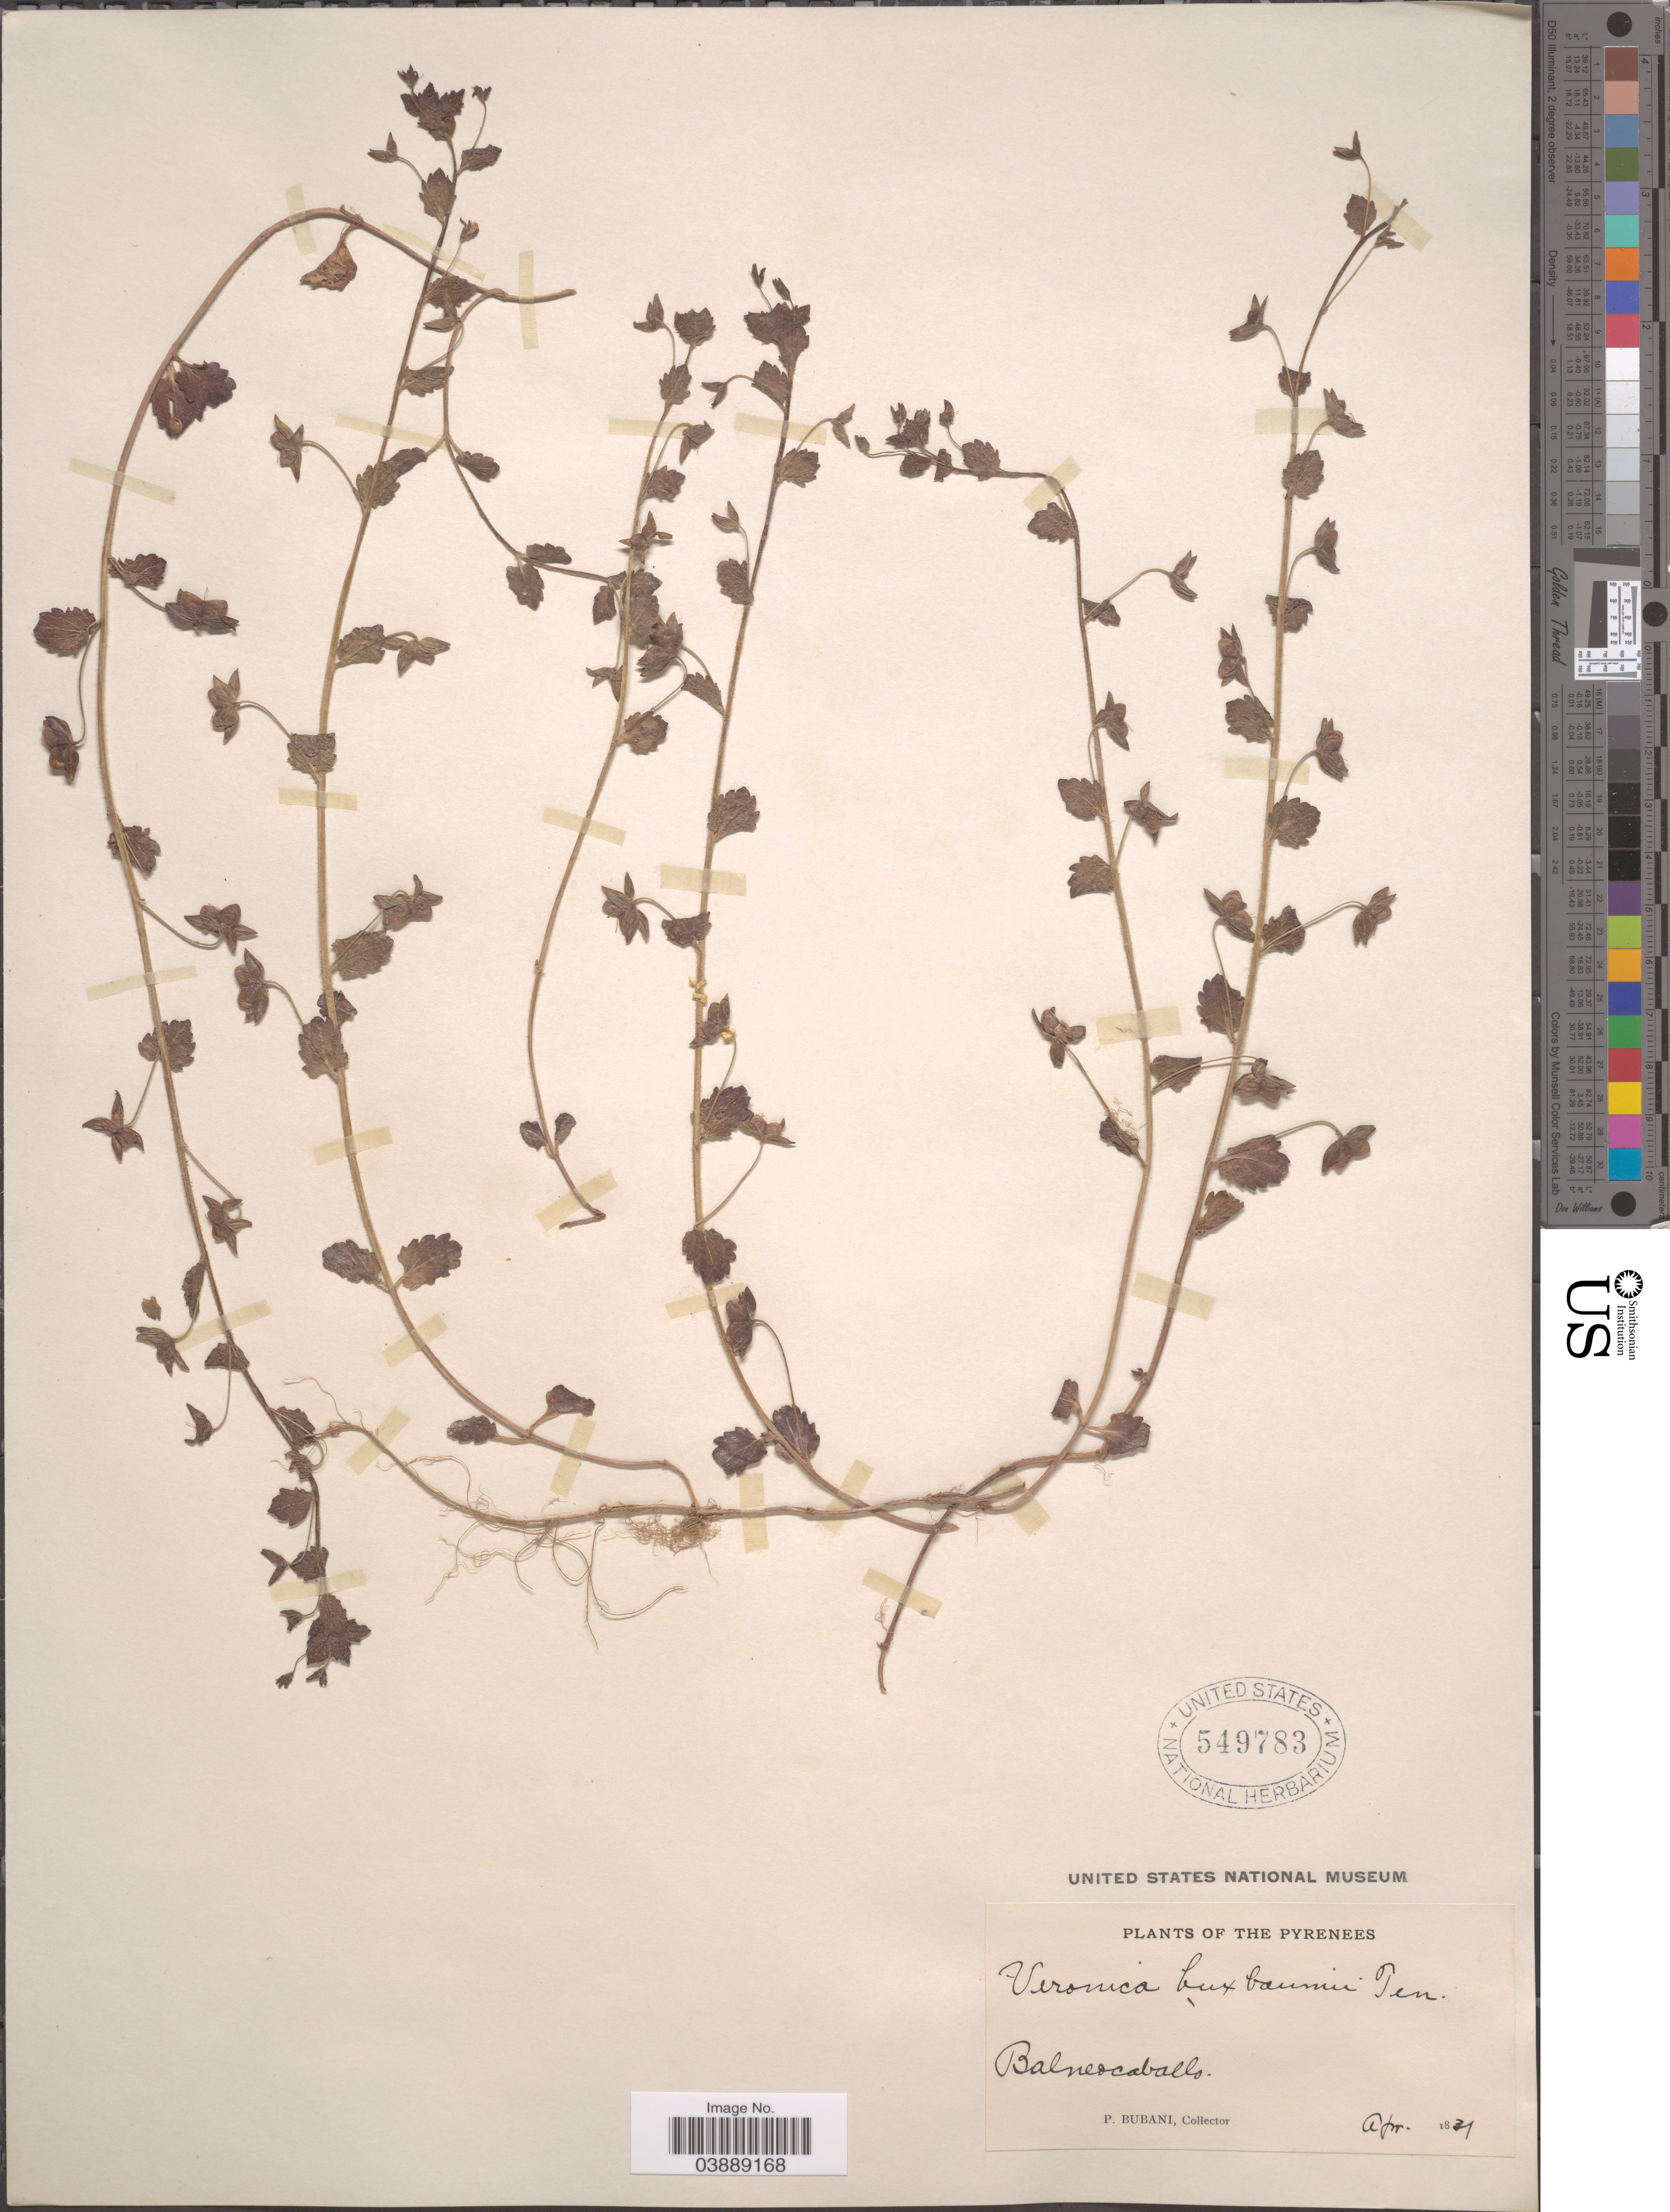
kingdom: Plantae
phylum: Tracheophyta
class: Magnoliopsida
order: Lamiales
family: Plantaginaceae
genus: Veronica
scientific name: Veronica buxbaumii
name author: Ten.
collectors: P. Bubani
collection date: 1831-04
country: Italy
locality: Pyrenees. Balneocaballo.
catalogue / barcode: US 549783